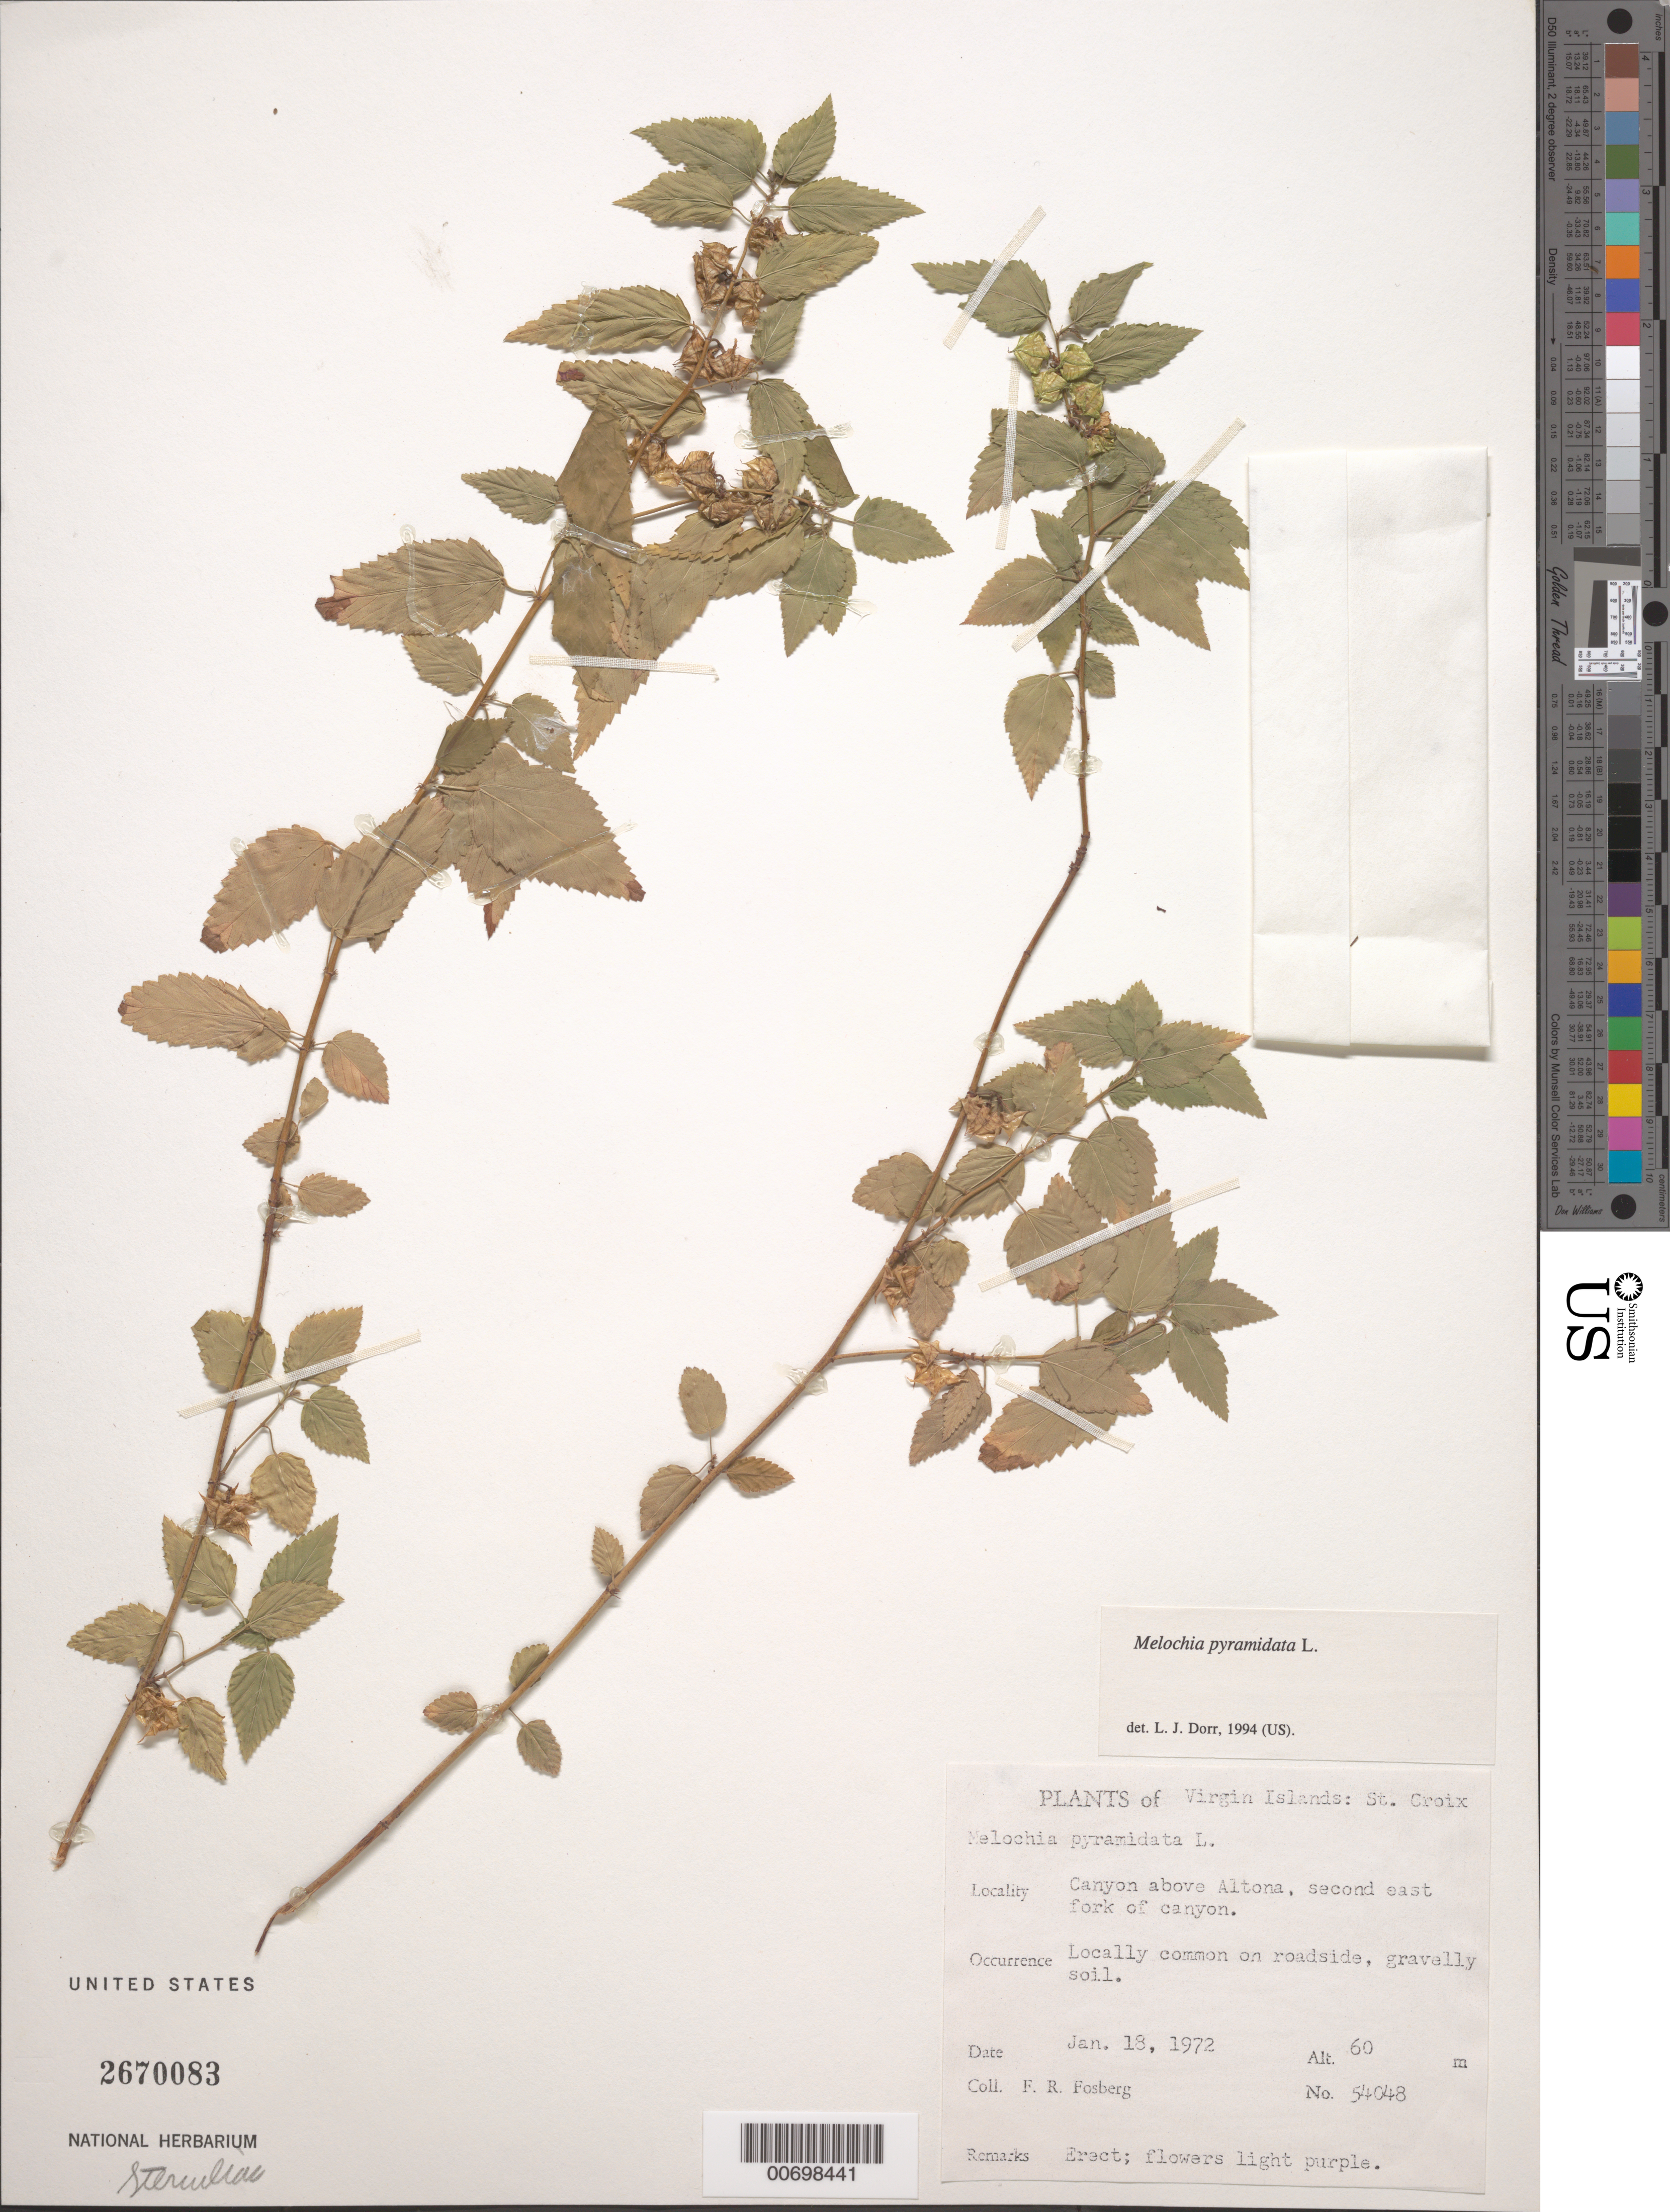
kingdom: Plantae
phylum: Tracheophyta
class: Magnoliopsida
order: Malvales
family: Malvaceae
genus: Melochia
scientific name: Melochia pyramidata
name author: L.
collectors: F. R. Fosberg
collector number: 54048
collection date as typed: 18 Jan 1972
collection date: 1972-01-18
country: U.S. Virgin Islands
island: St. Croix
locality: Canyon above Altona, Second E fork of Canyon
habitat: On roadside, gravelly soil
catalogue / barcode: US 2670083